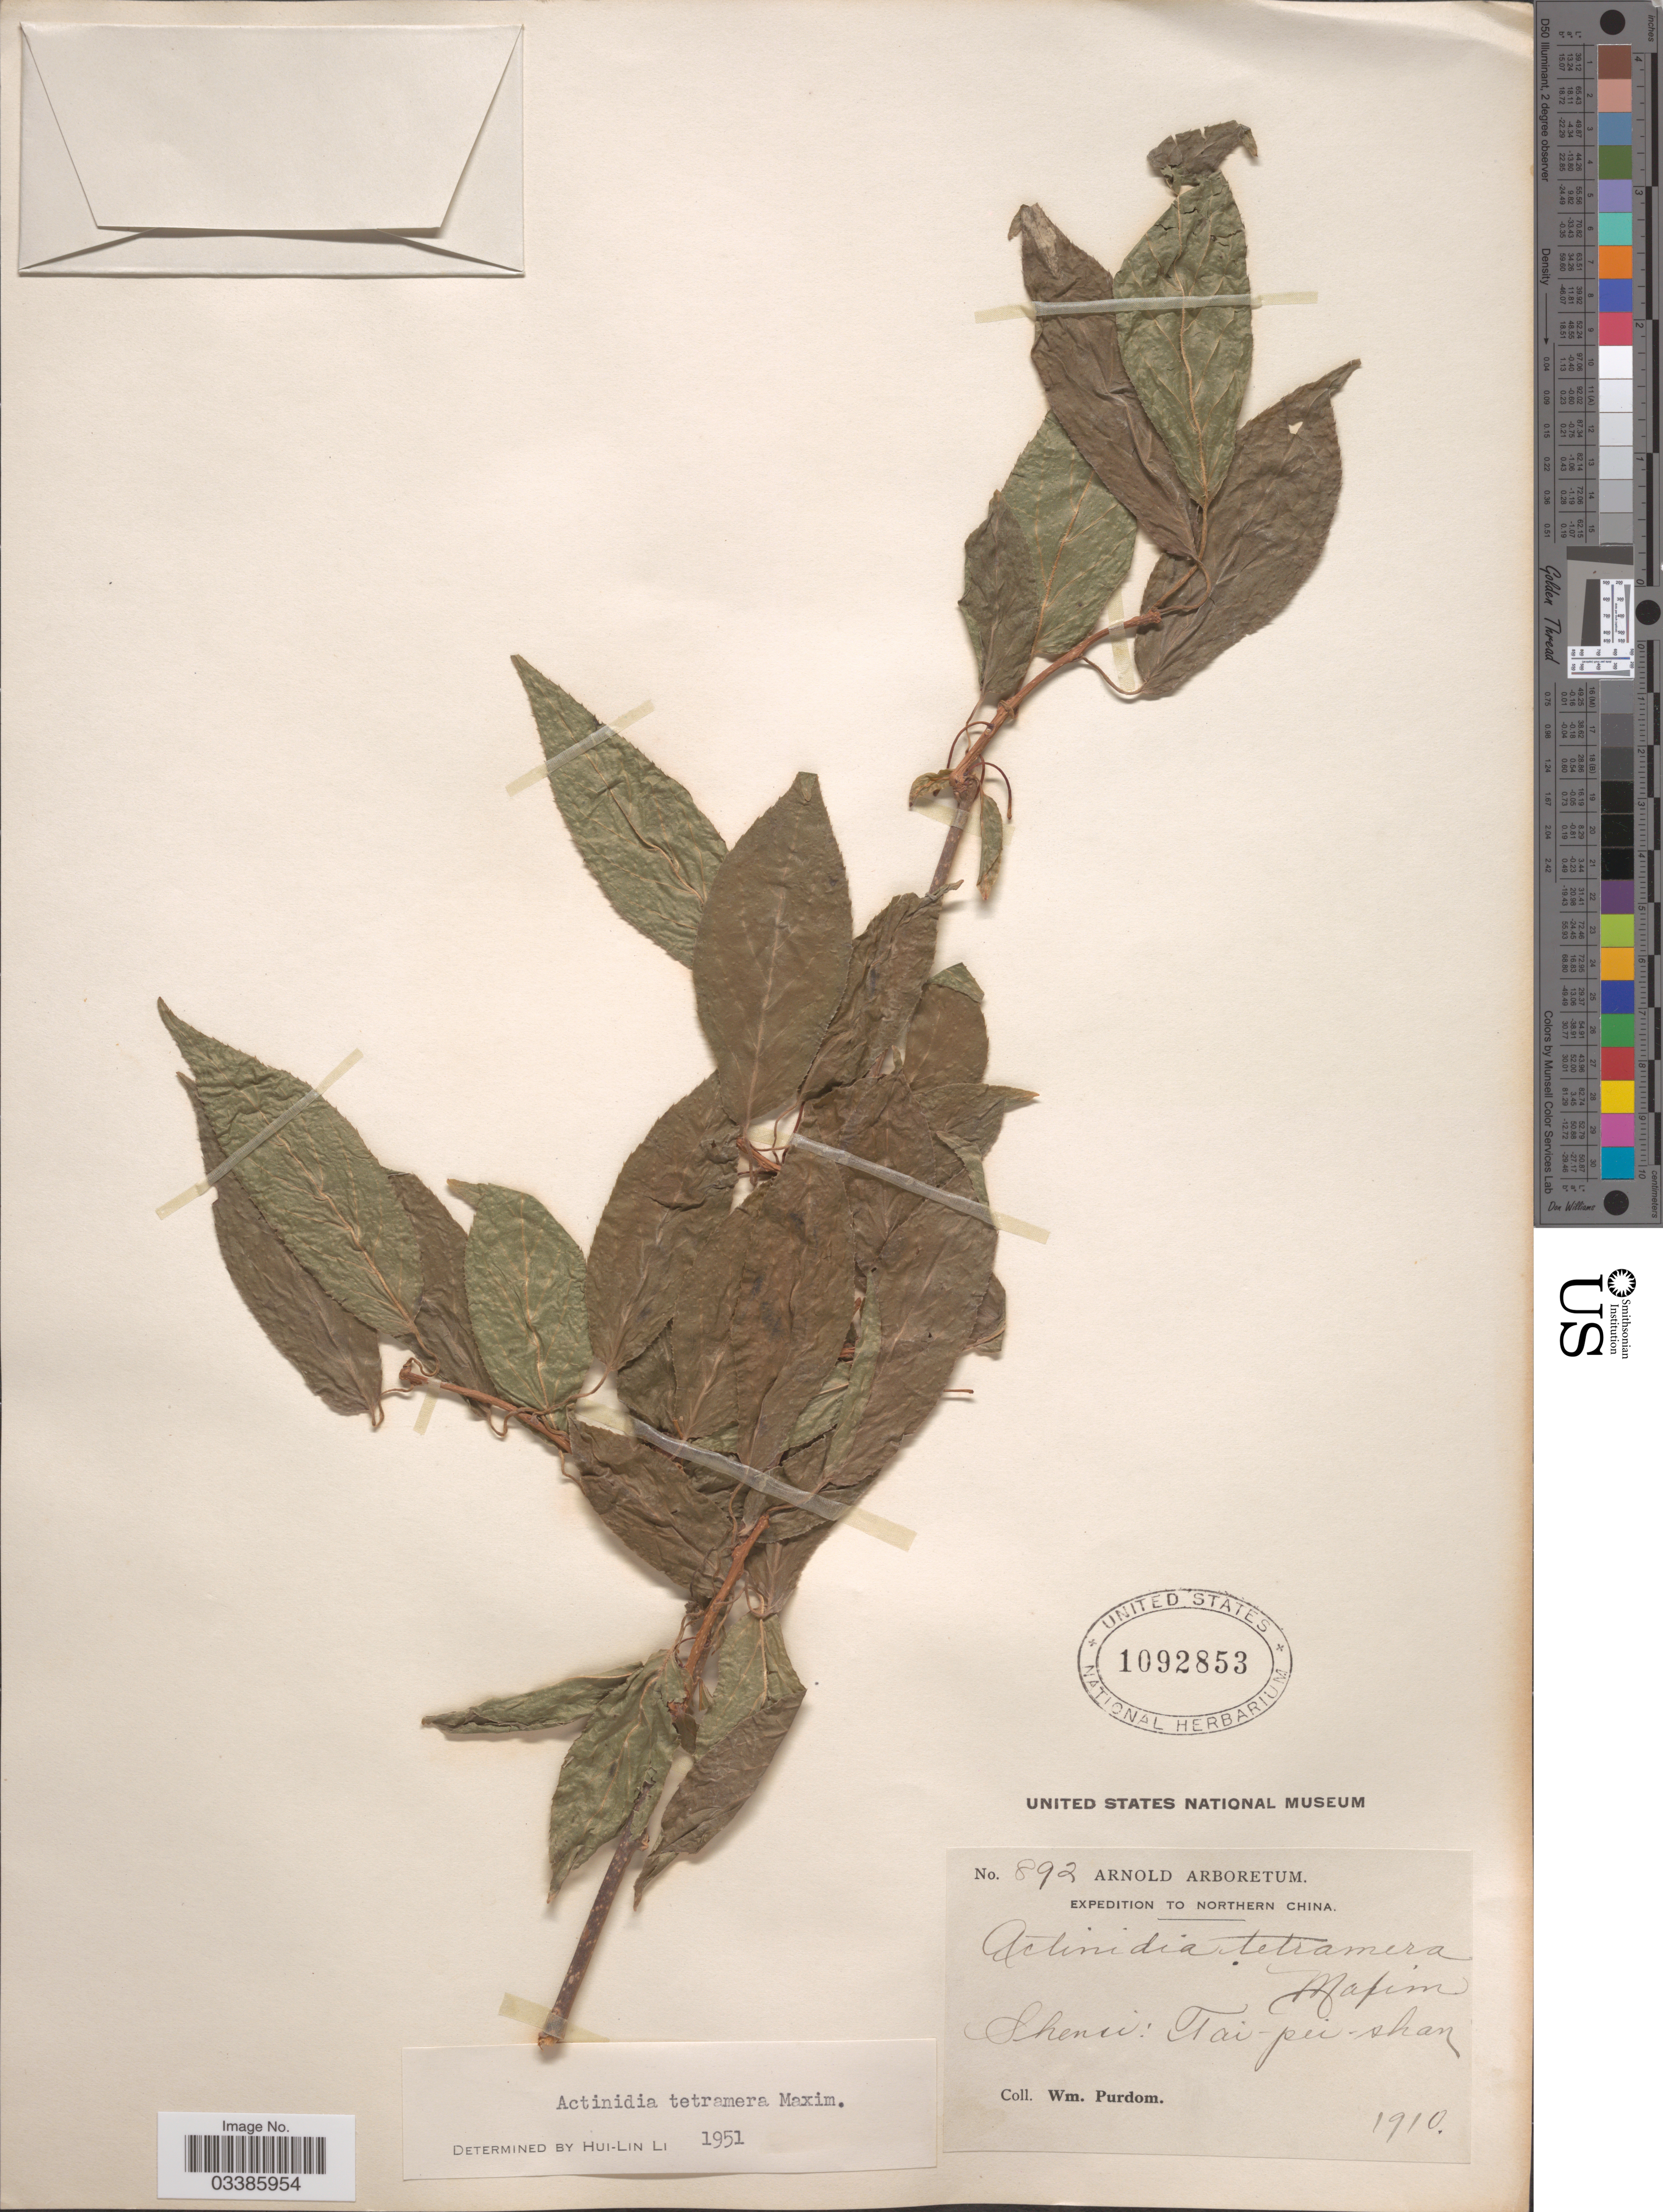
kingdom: Plantae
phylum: Tracheophyta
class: Magnoliopsida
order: Ericales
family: Actinidiaceae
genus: Actinidia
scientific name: Actinidia tetramera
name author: Maxim.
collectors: W. Purdom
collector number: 892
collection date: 1910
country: China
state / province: Shaanxi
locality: Northern China. Shensi: Tai-pei-shan.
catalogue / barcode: US 1092853